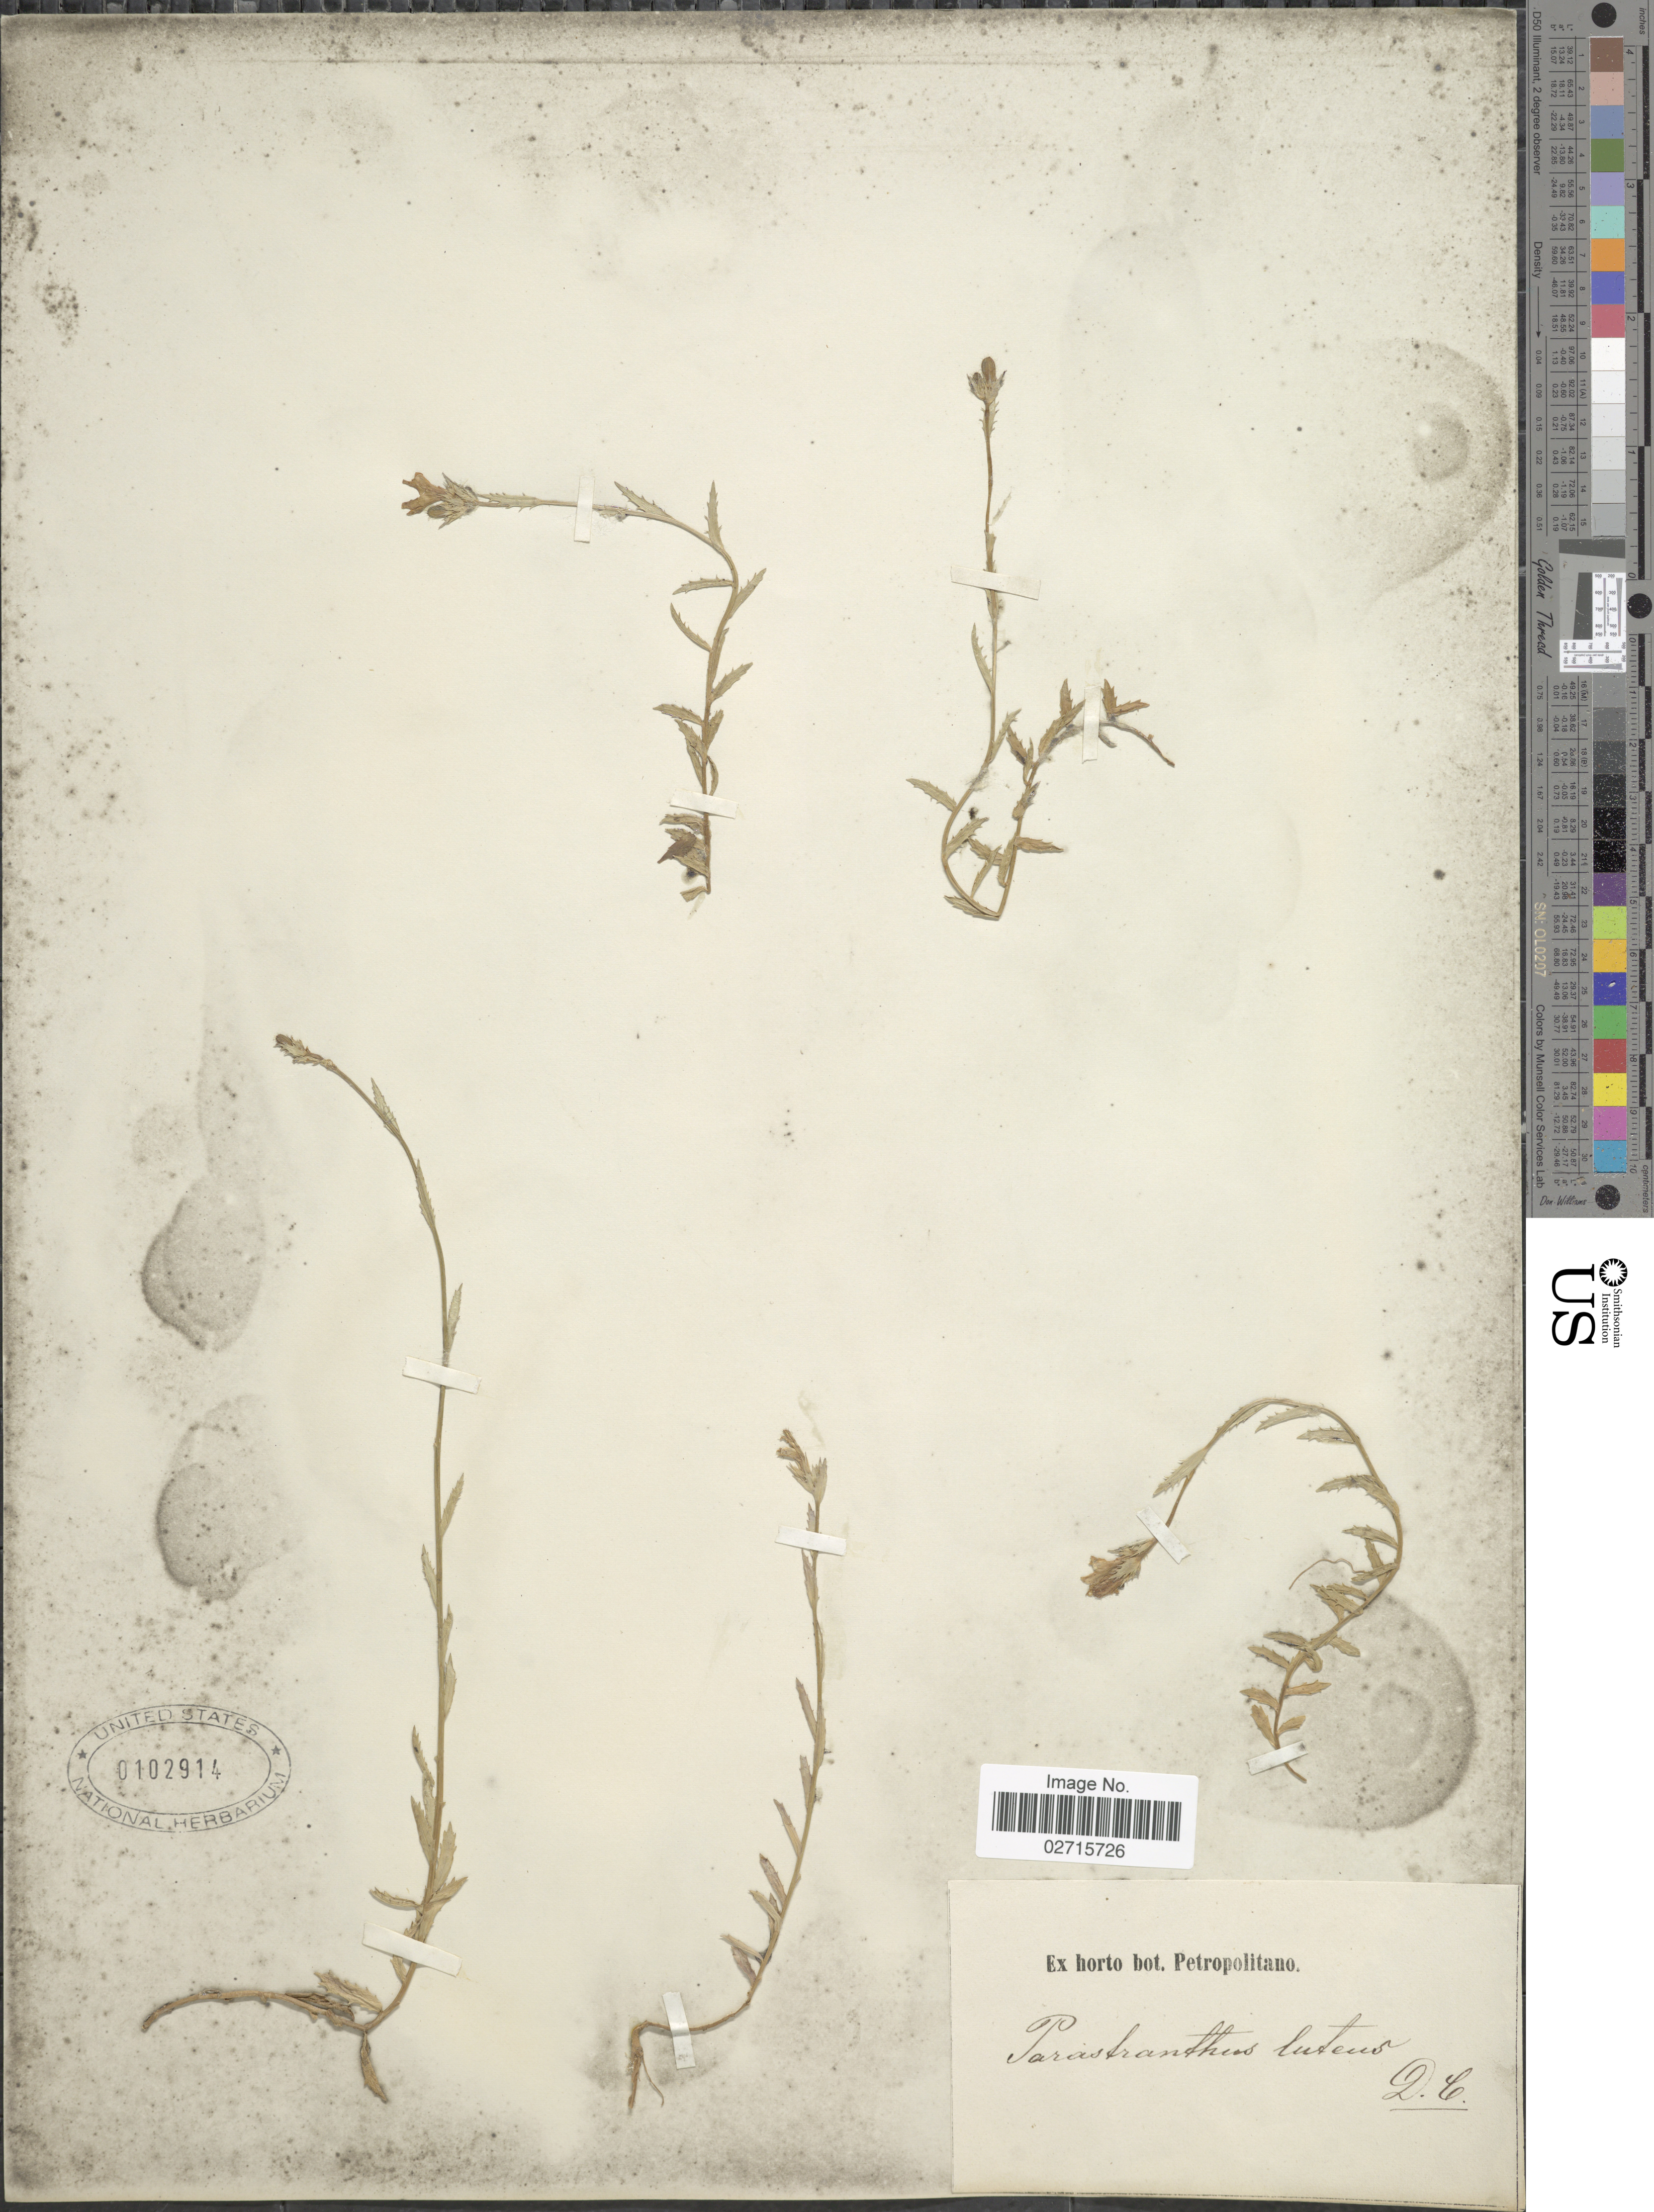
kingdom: Plantae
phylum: Tracheophyta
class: Magnoliopsida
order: Asterales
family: Campanulaceae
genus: Lobelia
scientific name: Lobelia lutea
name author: L.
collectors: ex Horto Bot. Petropolitano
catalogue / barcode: US 102914